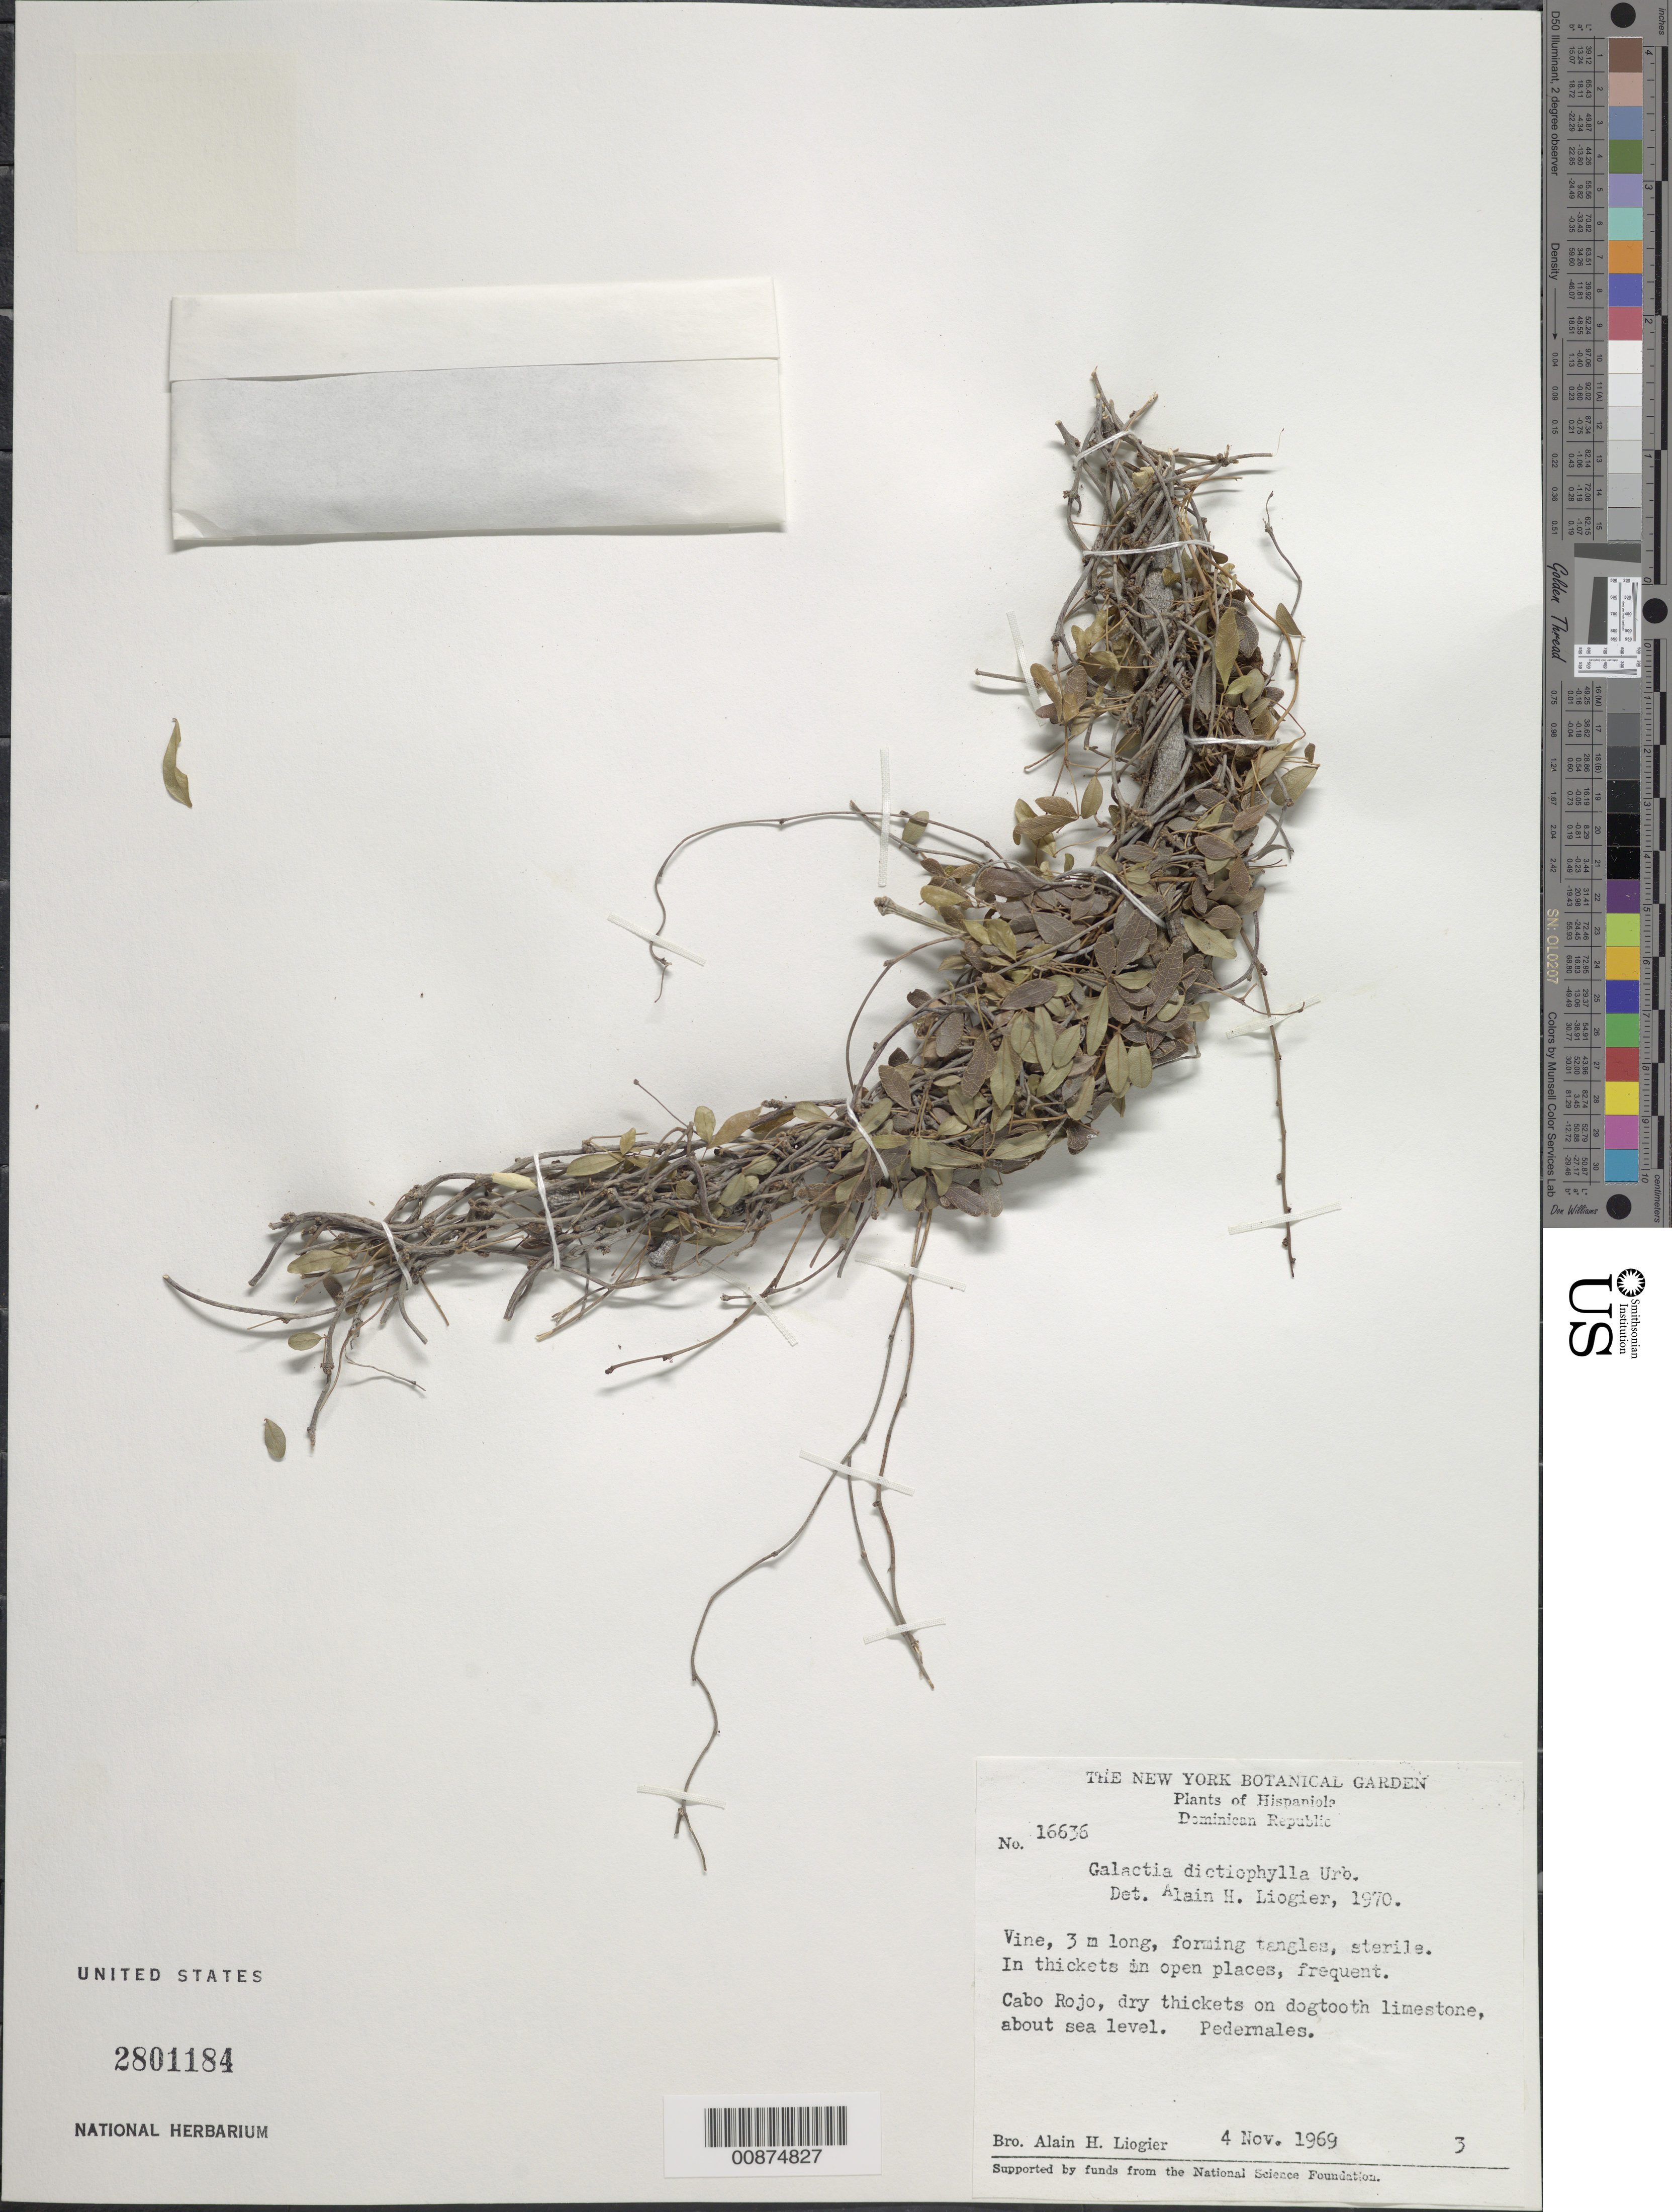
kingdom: Plantae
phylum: Tracheophyta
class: Magnoliopsida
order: Fabales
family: Fabaceae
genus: Galactia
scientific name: Galactia dictyophylla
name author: Urb.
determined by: Liogier, Alain H.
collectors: A. H. Liogier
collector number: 16636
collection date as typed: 04 Nov 1969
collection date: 1969-11-04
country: Dominican Republic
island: Hispaniola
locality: Cabo Rojo. Pedernales.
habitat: In thickets in open places. Dry thickets on dogtooth limestone.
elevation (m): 0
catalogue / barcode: US 2801184